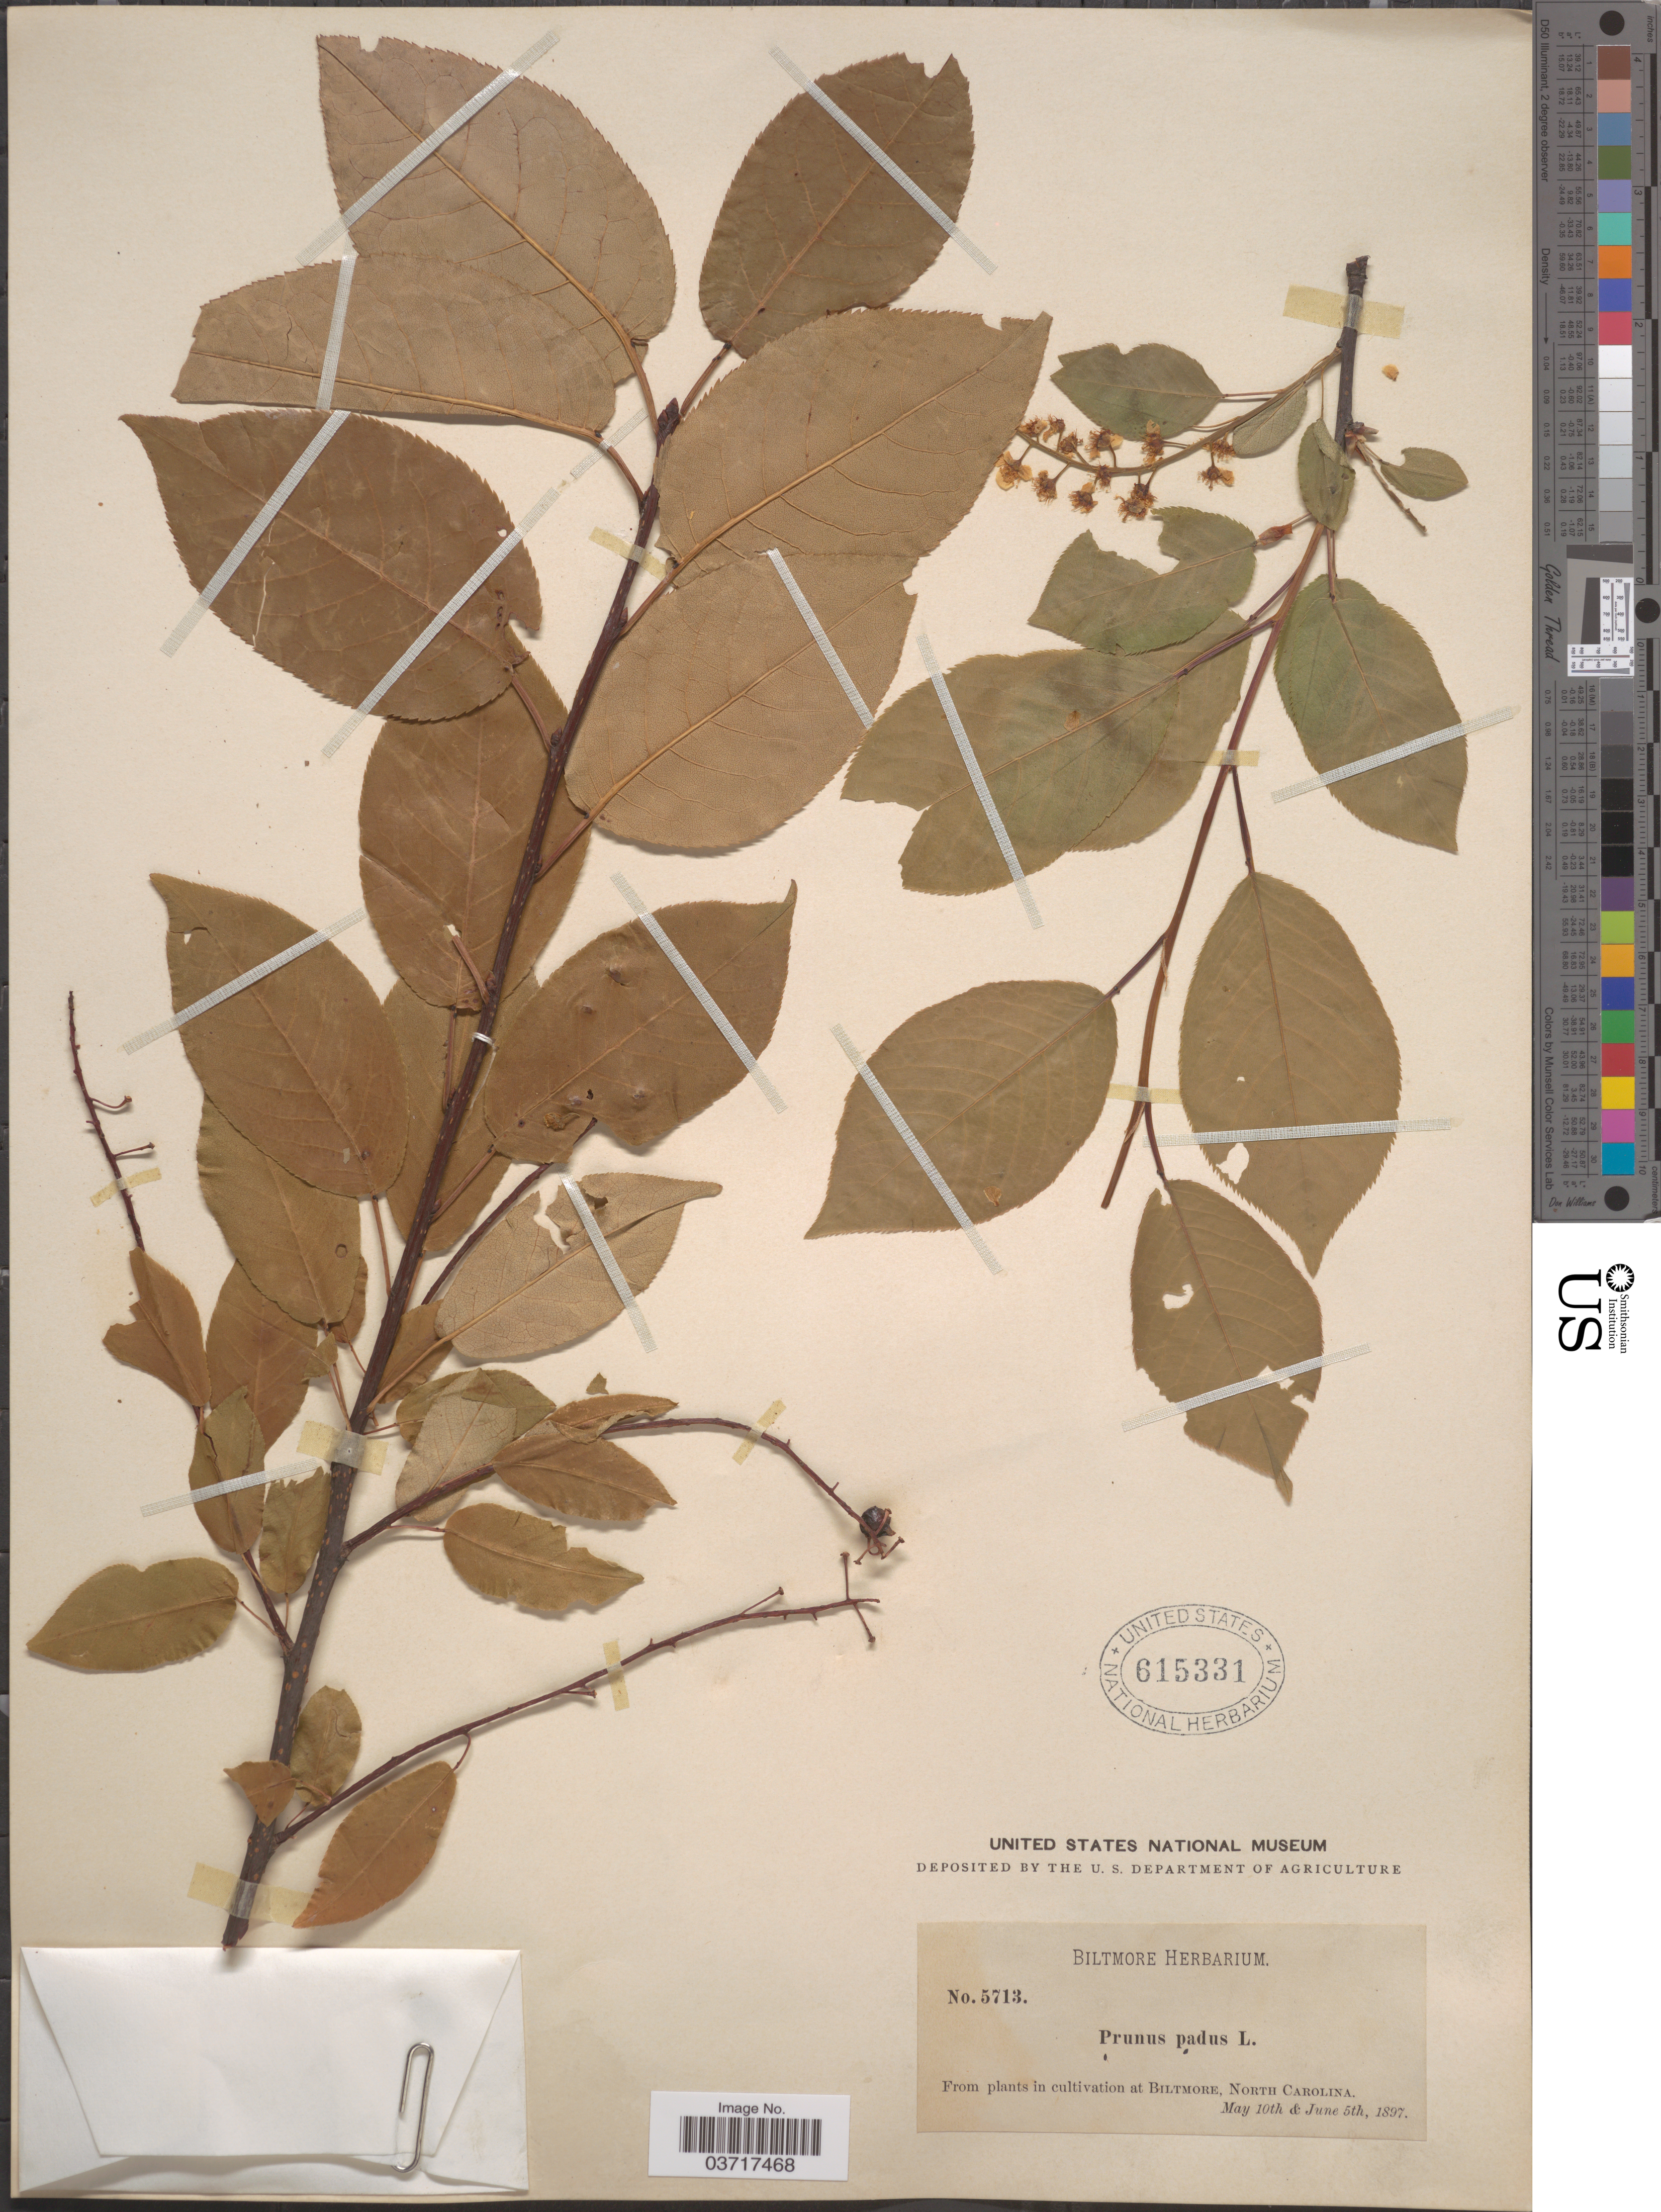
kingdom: Plantae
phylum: Tracheophyta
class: Magnoliopsida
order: Rosales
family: Rosaceae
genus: Prunus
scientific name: Prunus padus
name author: L.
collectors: ex herb. Biltmore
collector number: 5713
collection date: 1897-05-10/1897-06-05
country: United States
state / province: North Carolina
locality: At Biltmore.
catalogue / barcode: US 615331